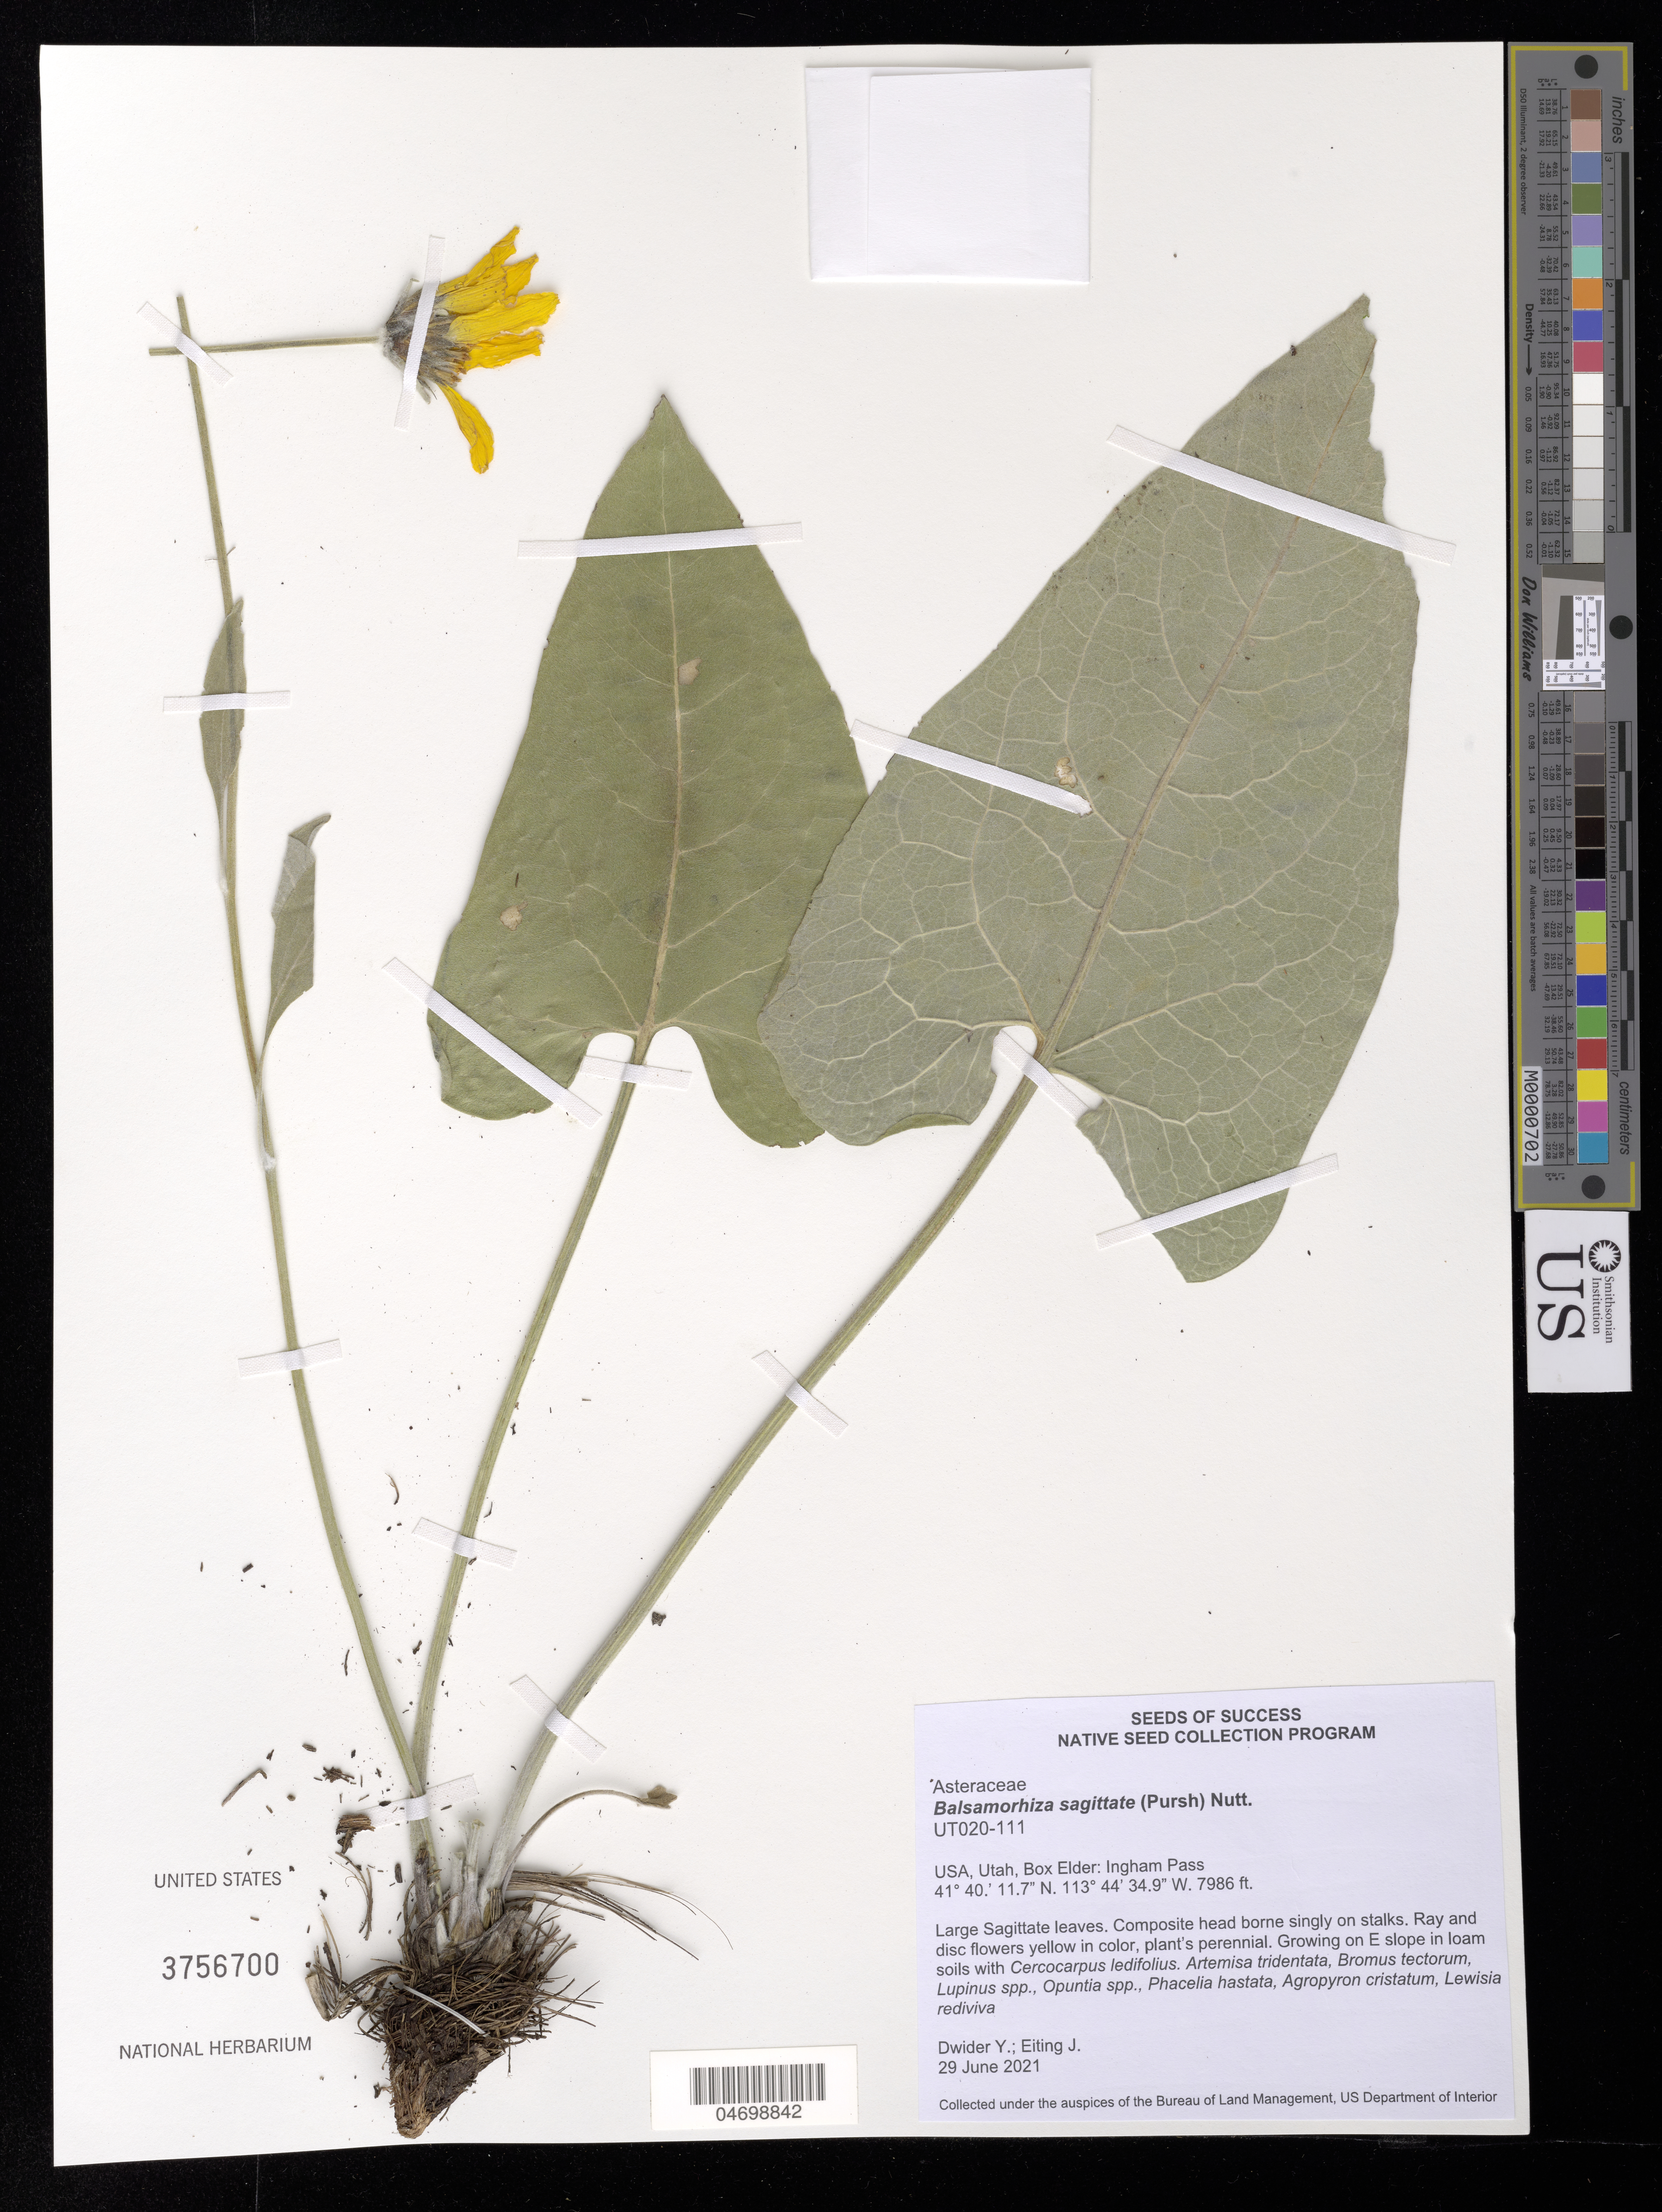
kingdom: Plantae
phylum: Tracheophyta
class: Magnoliopsida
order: Asterales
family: Asteraceae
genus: Balsamorhiza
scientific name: Balsamorhiza sagittata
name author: (Pursh) Nutt.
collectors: Y. Dwider & J. Eiting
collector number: UT020-111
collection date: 2021-06-29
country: United States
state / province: Utah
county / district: Box Elder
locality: Ingham Pass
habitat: Loam soils. With Artemisia tridentata, Bromus tectorum, Lupinus sp., etc.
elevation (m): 2434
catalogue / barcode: US 3756700